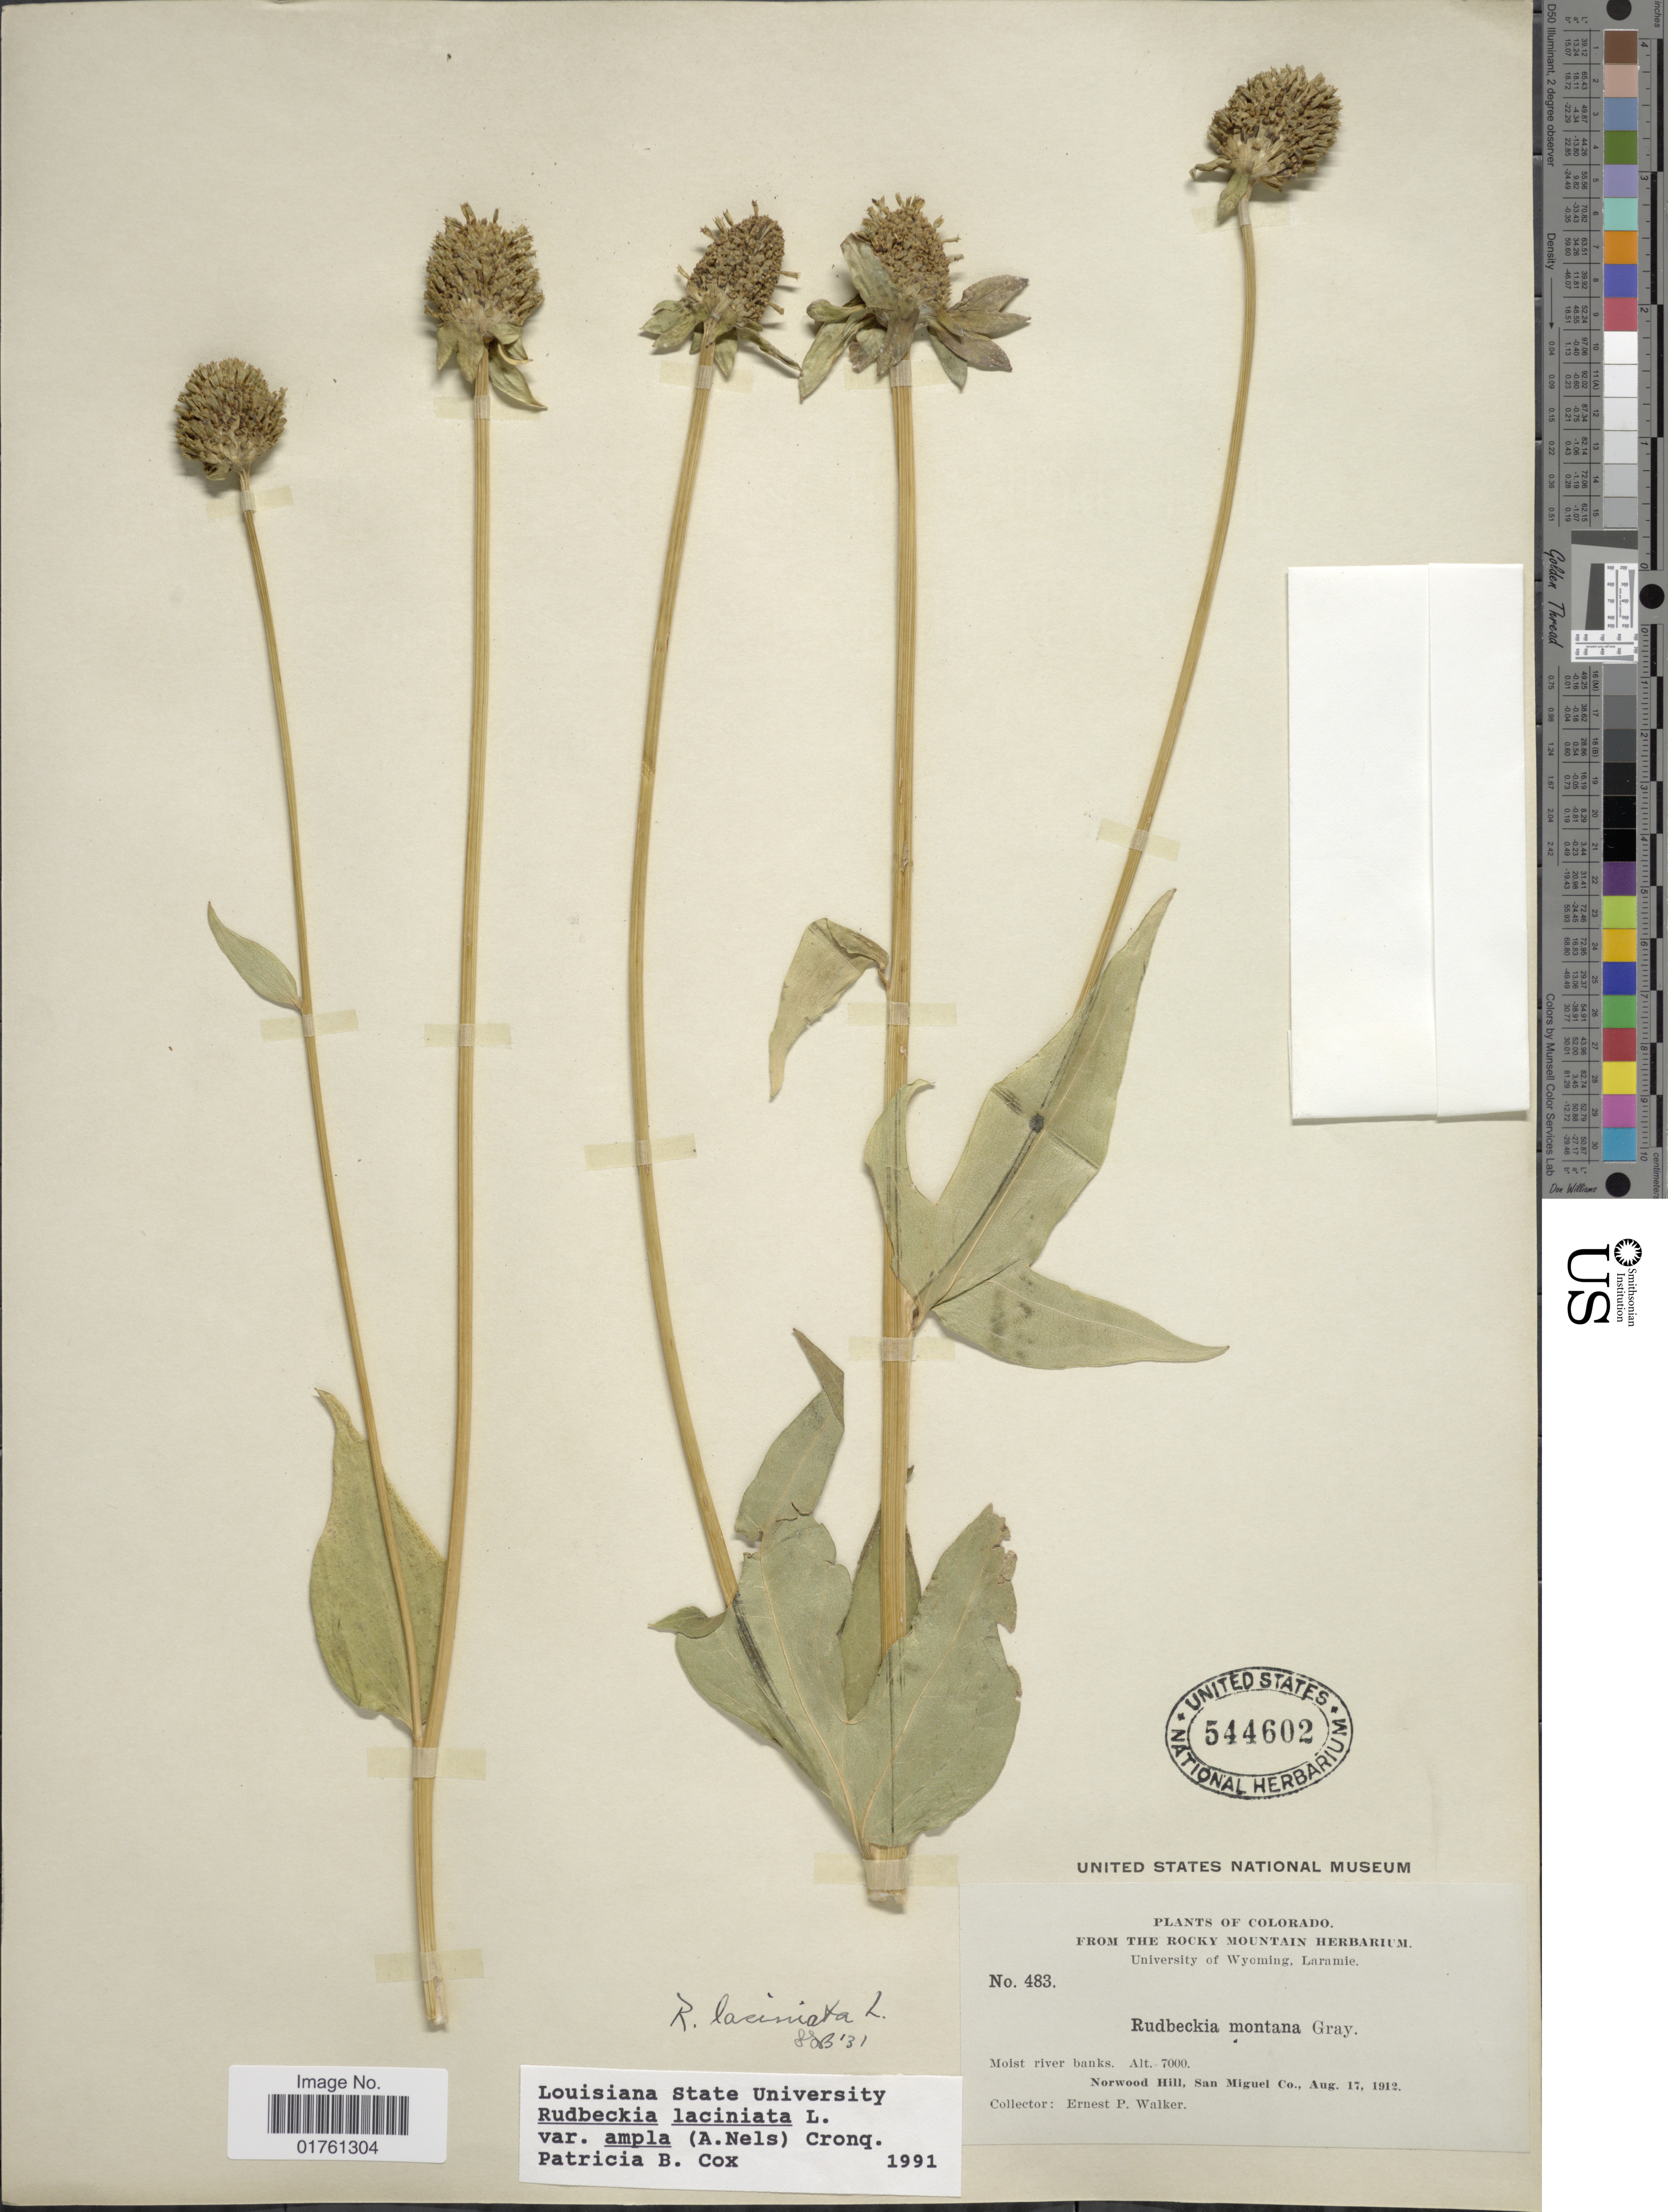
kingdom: Plantae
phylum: Tracheophyta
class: Magnoliopsida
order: Asterales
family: Asteraceae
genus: Rudbeckia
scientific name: Rudbeckia laciniata var. ampla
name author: (A. Nelson) Cronq.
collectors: E. P. Walker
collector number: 483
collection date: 1912-08-17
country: United States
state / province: Colorado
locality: Moist river baks, Norwood Hill, San Miguel Co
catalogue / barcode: US 544602